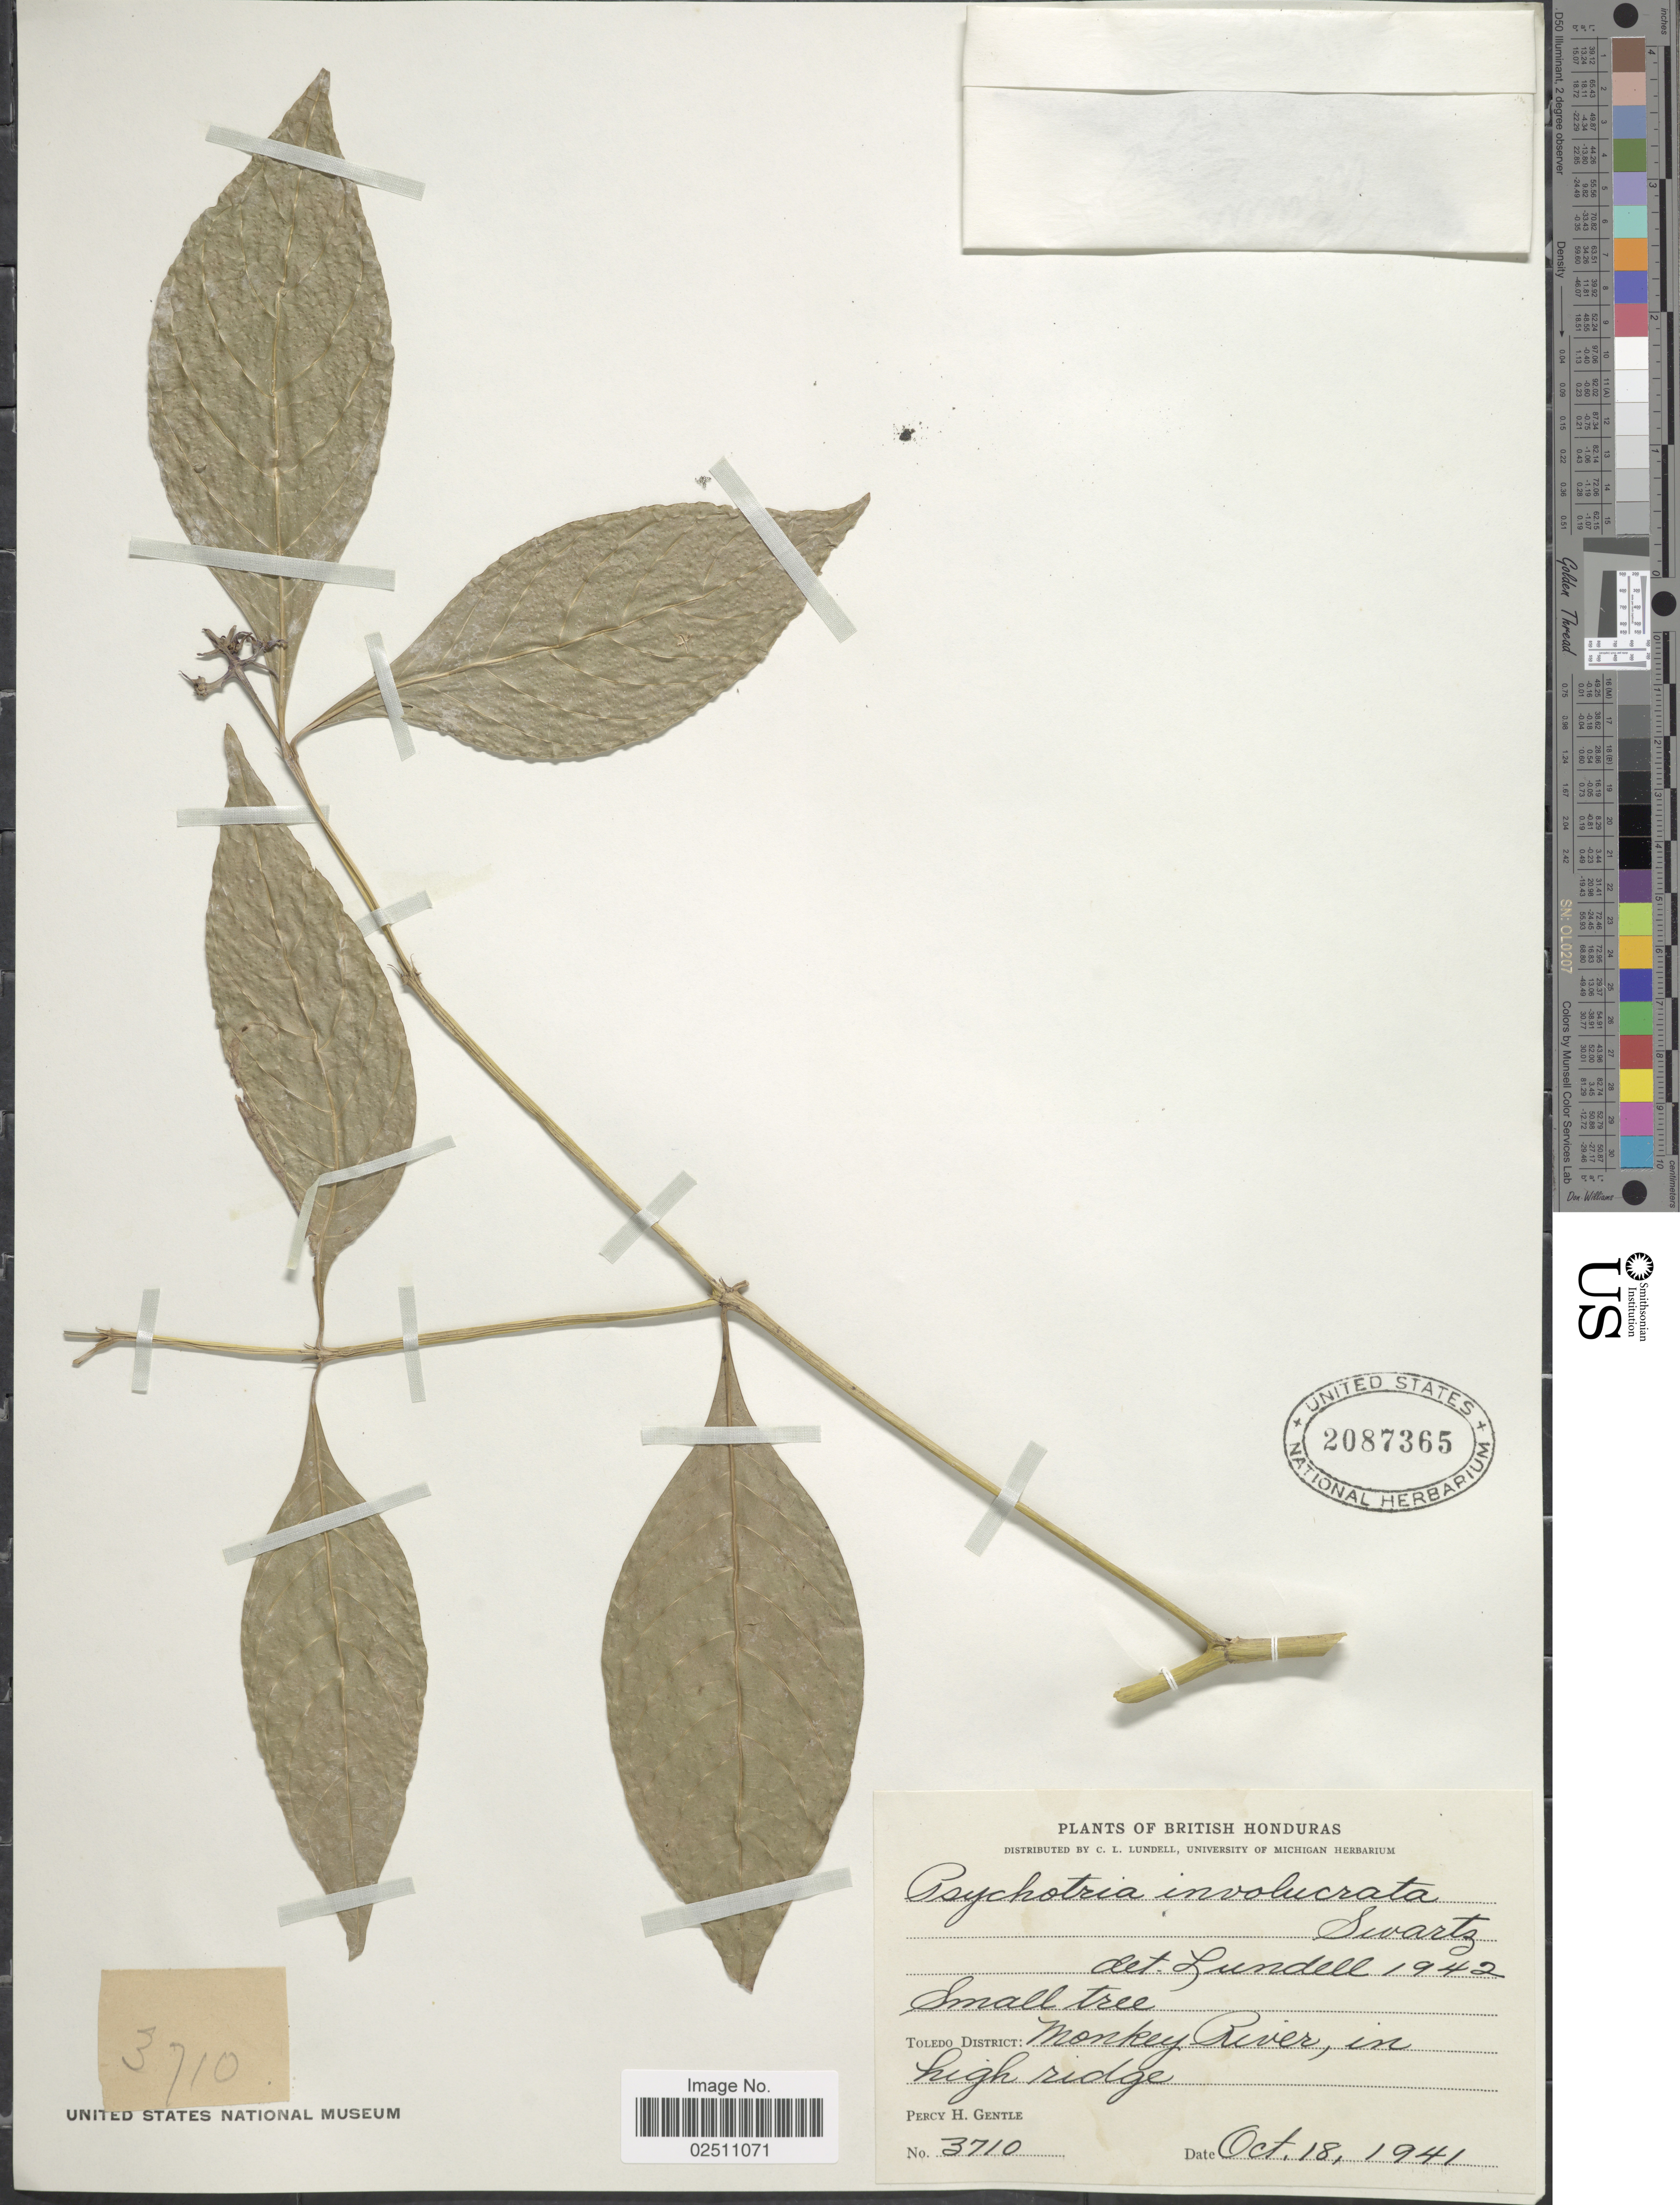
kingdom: Plantae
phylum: Tracheophyta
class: Magnoliopsida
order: Gentianales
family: Rubiaceae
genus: Psychotria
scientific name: Psychotria involucrata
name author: Sw.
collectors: P. H. Gentle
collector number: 3710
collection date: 1941-10-18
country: Belize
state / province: Toledo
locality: Monkey River, in high ridge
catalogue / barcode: US 2087365